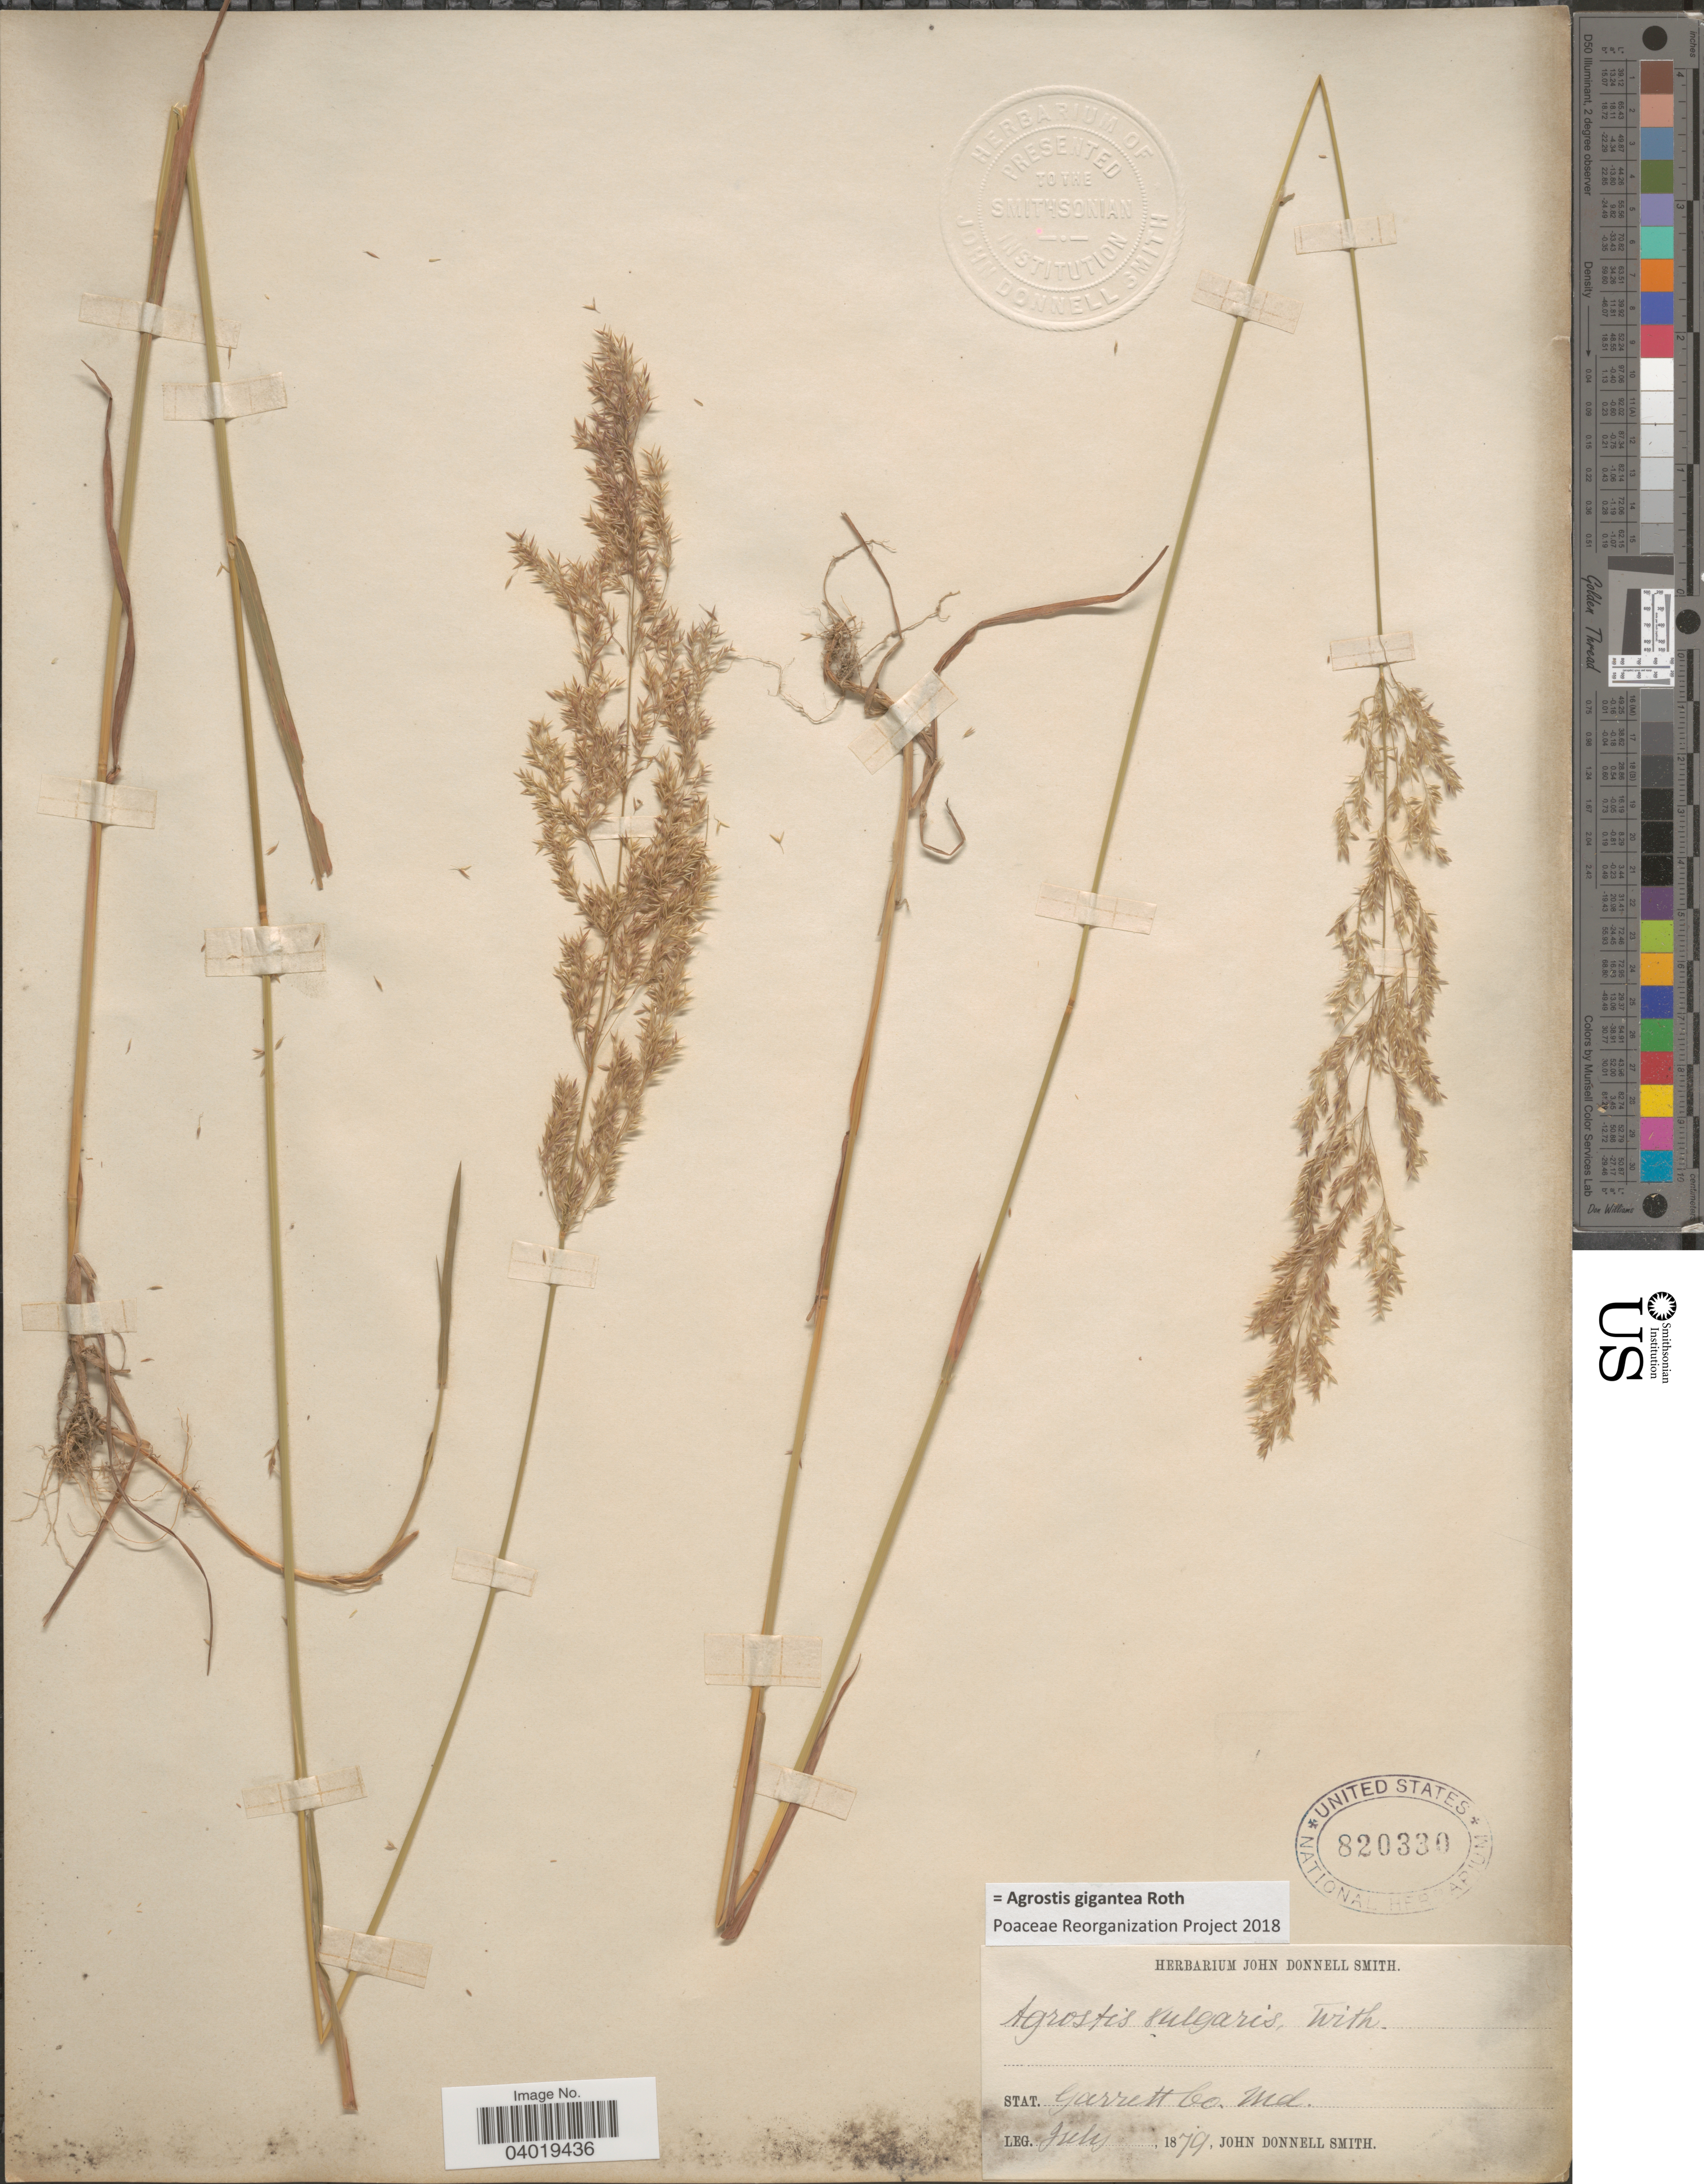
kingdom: Plantae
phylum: Tracheophyta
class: Liliopsida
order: Poales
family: Poaceae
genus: Agrostis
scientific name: Agrostis gigantea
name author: Roth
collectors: J. Donnell Smith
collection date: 1879-07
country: United States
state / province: Maryland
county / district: Garrett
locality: Stat. Garrett Co.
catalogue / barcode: US 820330